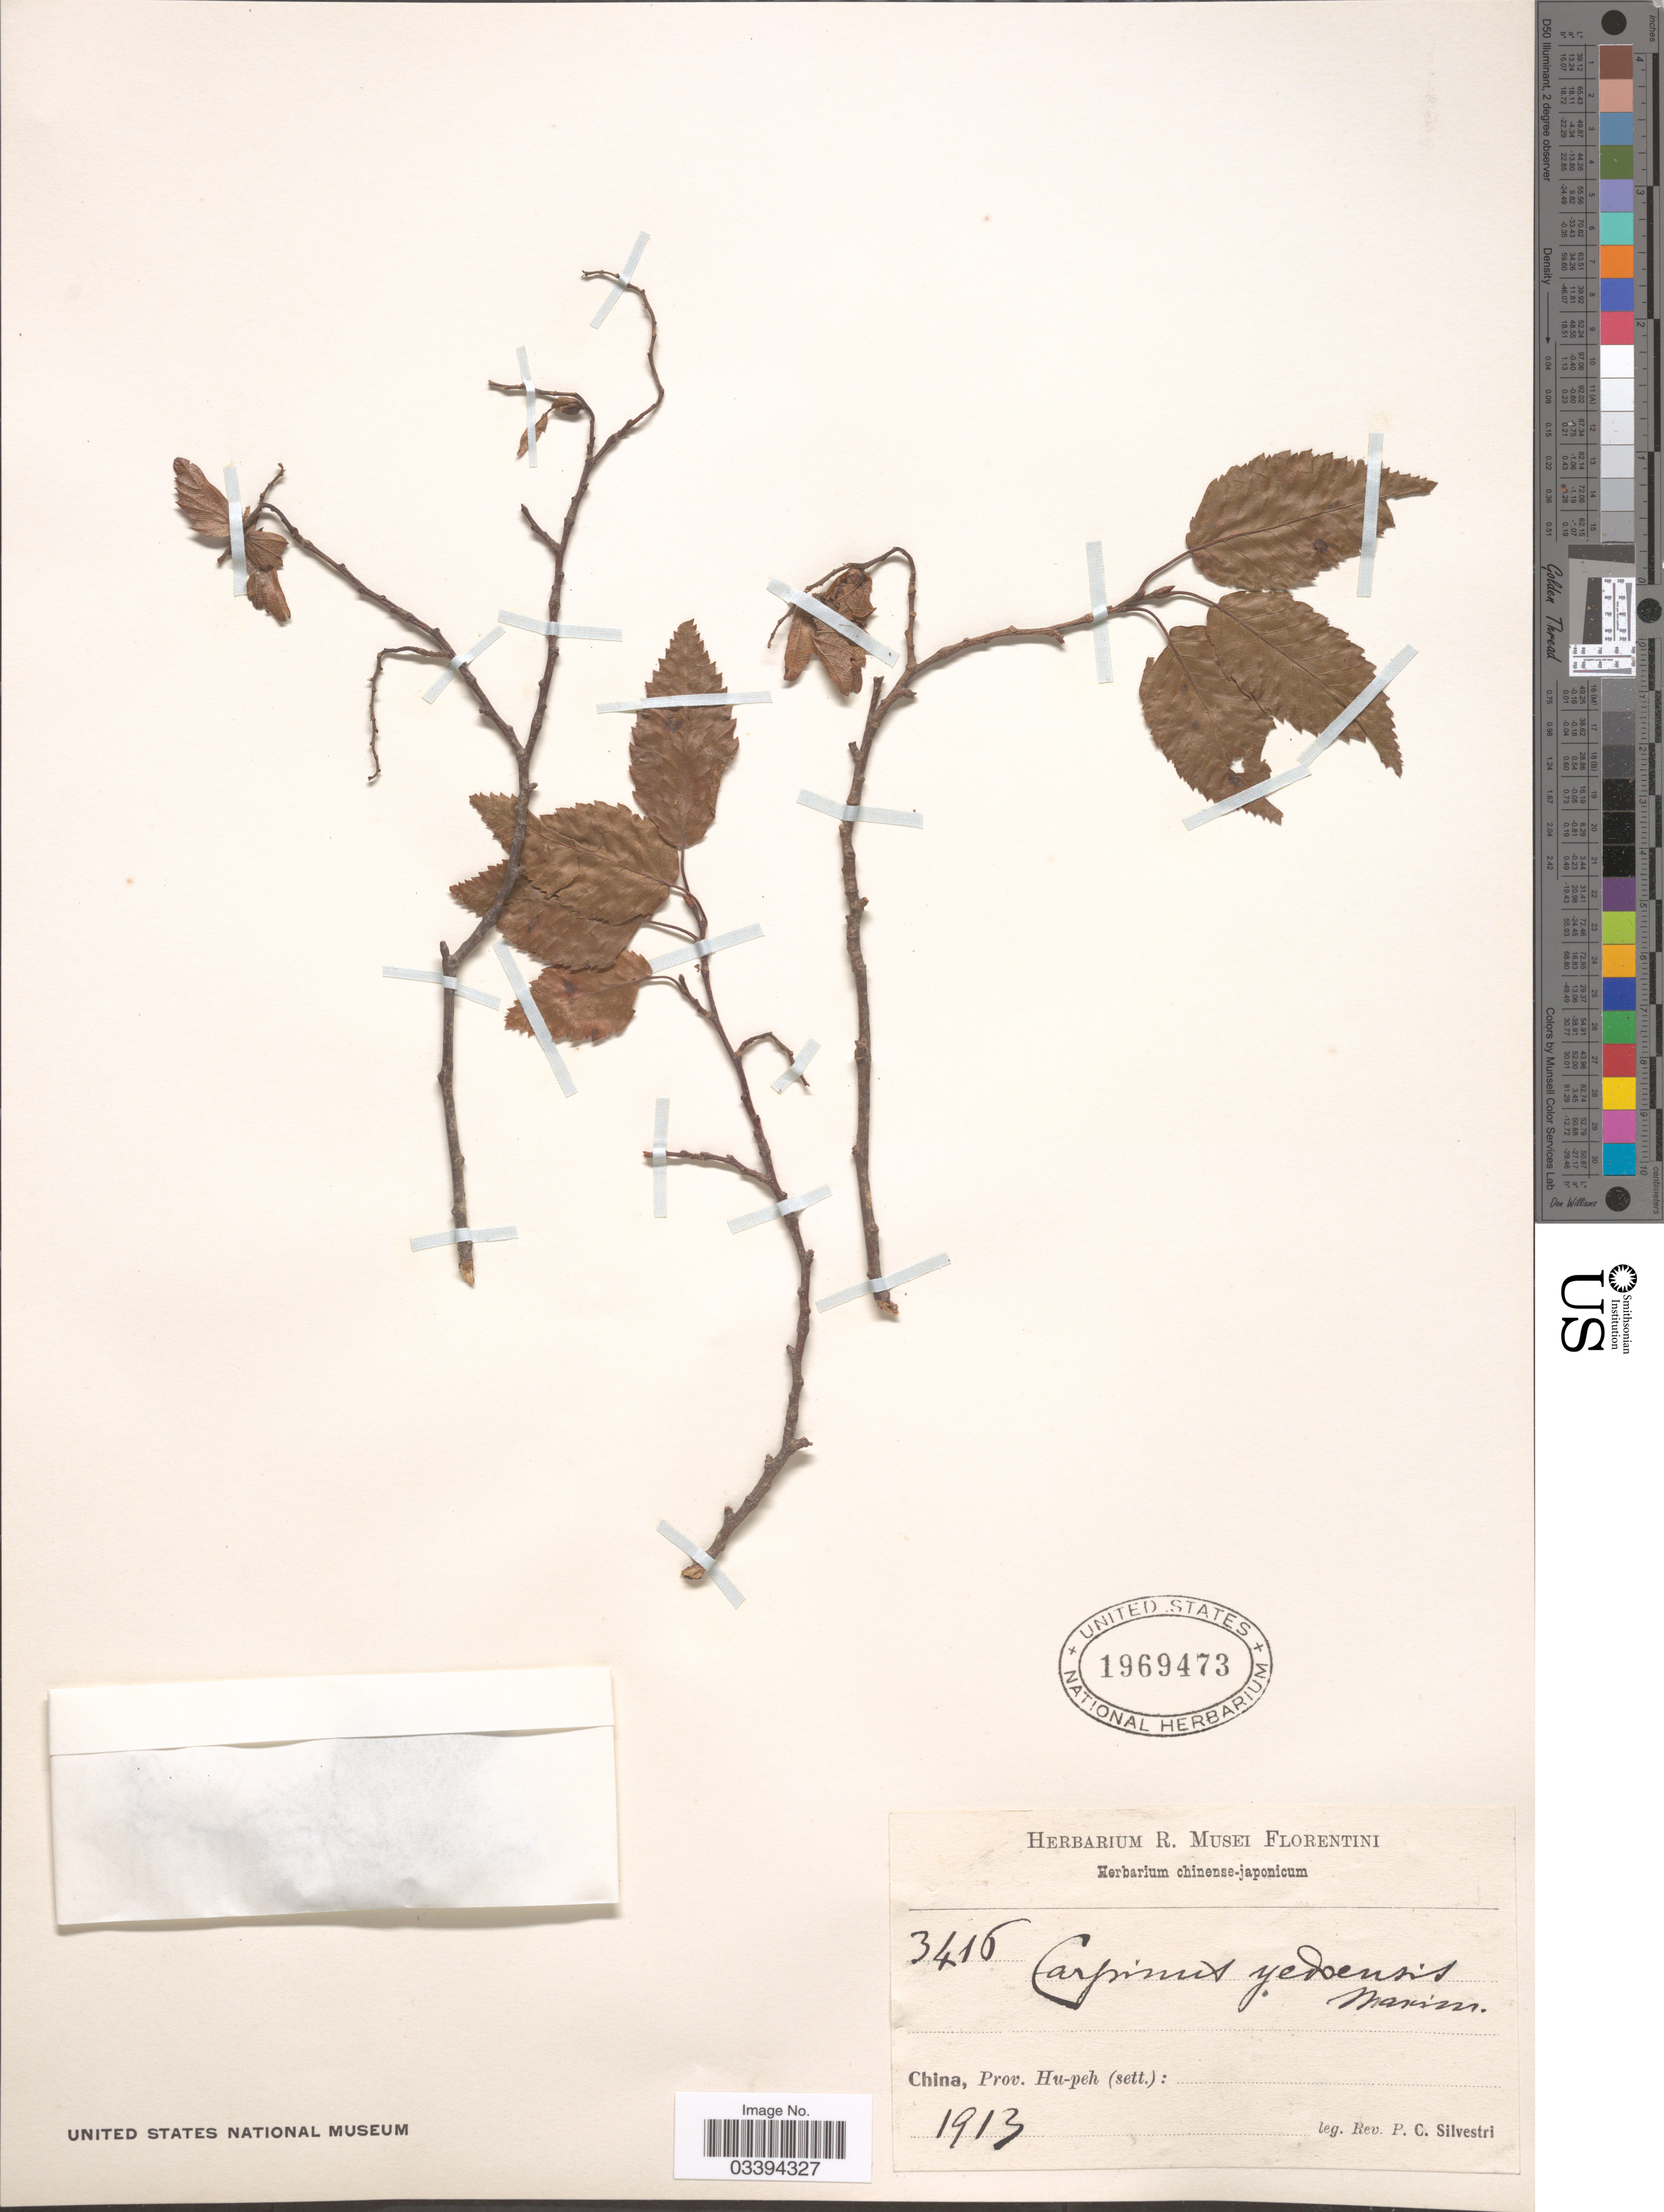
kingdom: Plantae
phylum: Tracheophyta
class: Magnoliopsida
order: Fagales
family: Betulaceae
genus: Carpinus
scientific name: Carpinus yedoensis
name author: Maxim.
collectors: P. Silvestri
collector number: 3416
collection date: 1913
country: China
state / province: Hubei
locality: Prov. Hu-peh.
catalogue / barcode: US 1969473